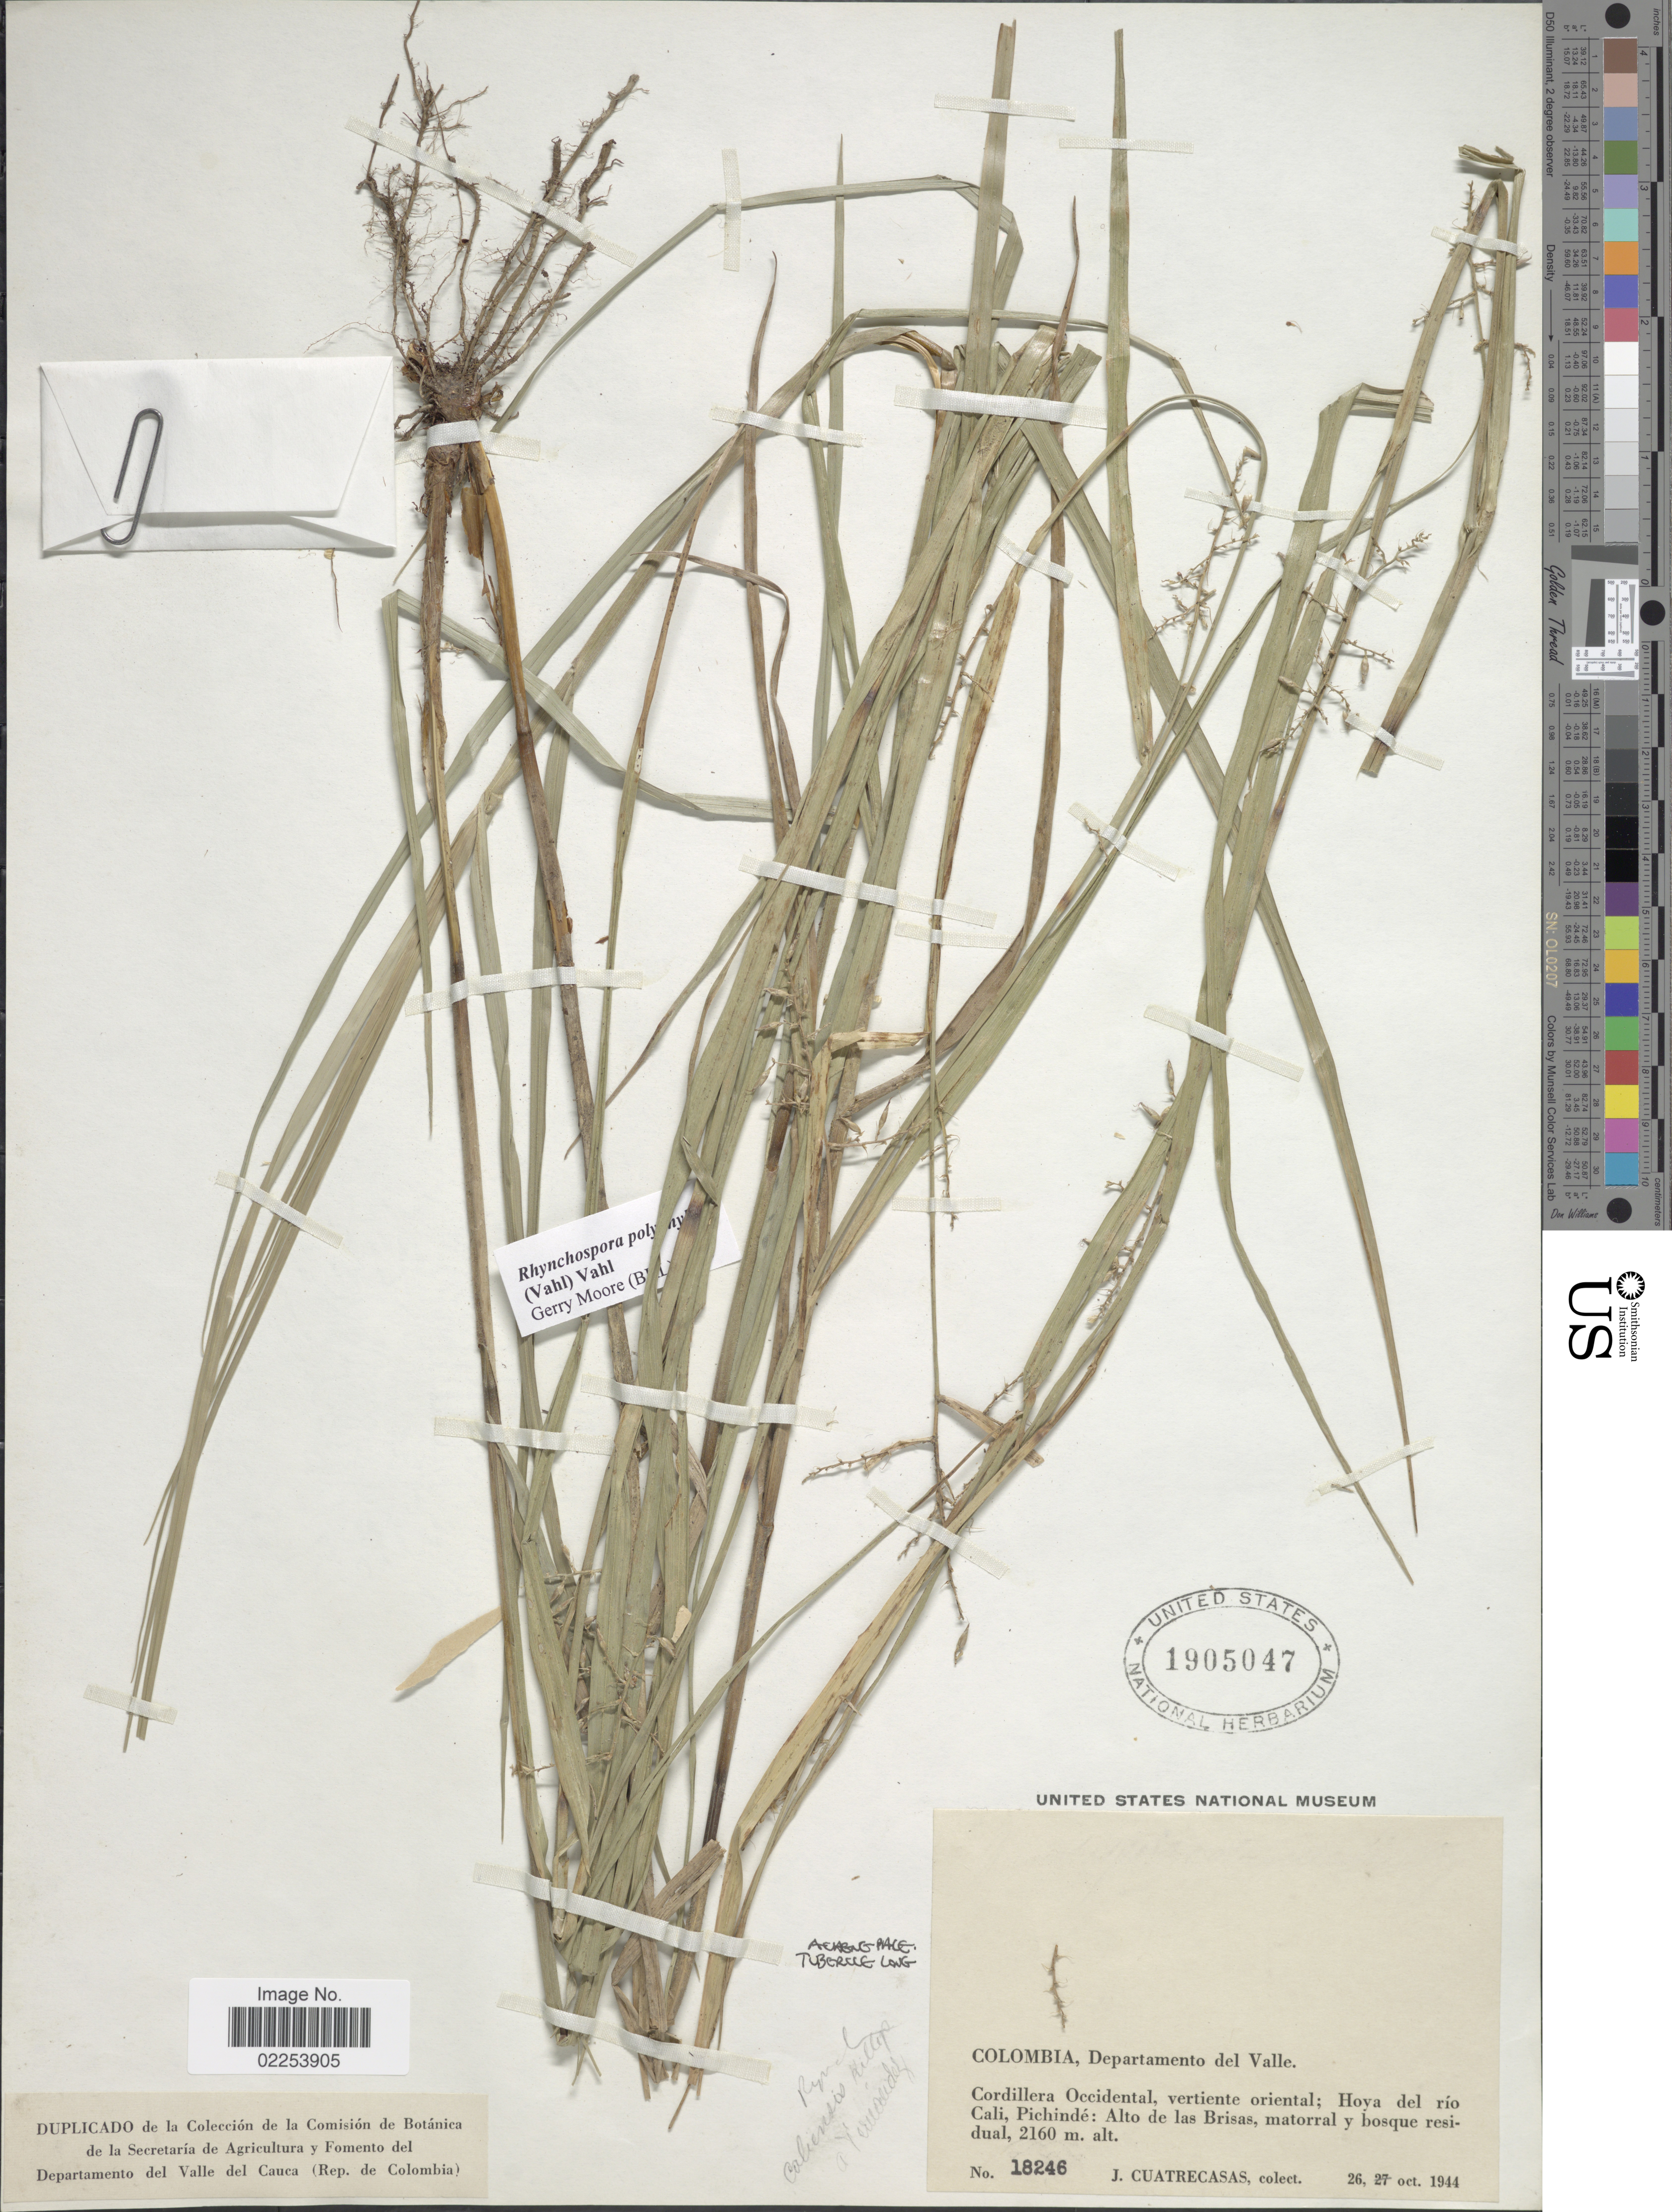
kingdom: Plantae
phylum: Tracheophyta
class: Liliopsida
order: Poales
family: Cyperaceae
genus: Rhynchospora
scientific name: Rhynchospora polyphylla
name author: (Vahl) Vahl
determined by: Moore, G.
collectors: J. Cuatrecasas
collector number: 18246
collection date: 1944-10-26/1944-10-27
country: Colombia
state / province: Valle del Cauca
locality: Departamento del Valle, Cordillera Occidental, vertiente oriental; Hoya del rio Cali, Pichinde; Alto de las Brisas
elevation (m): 2160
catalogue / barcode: US 1905047